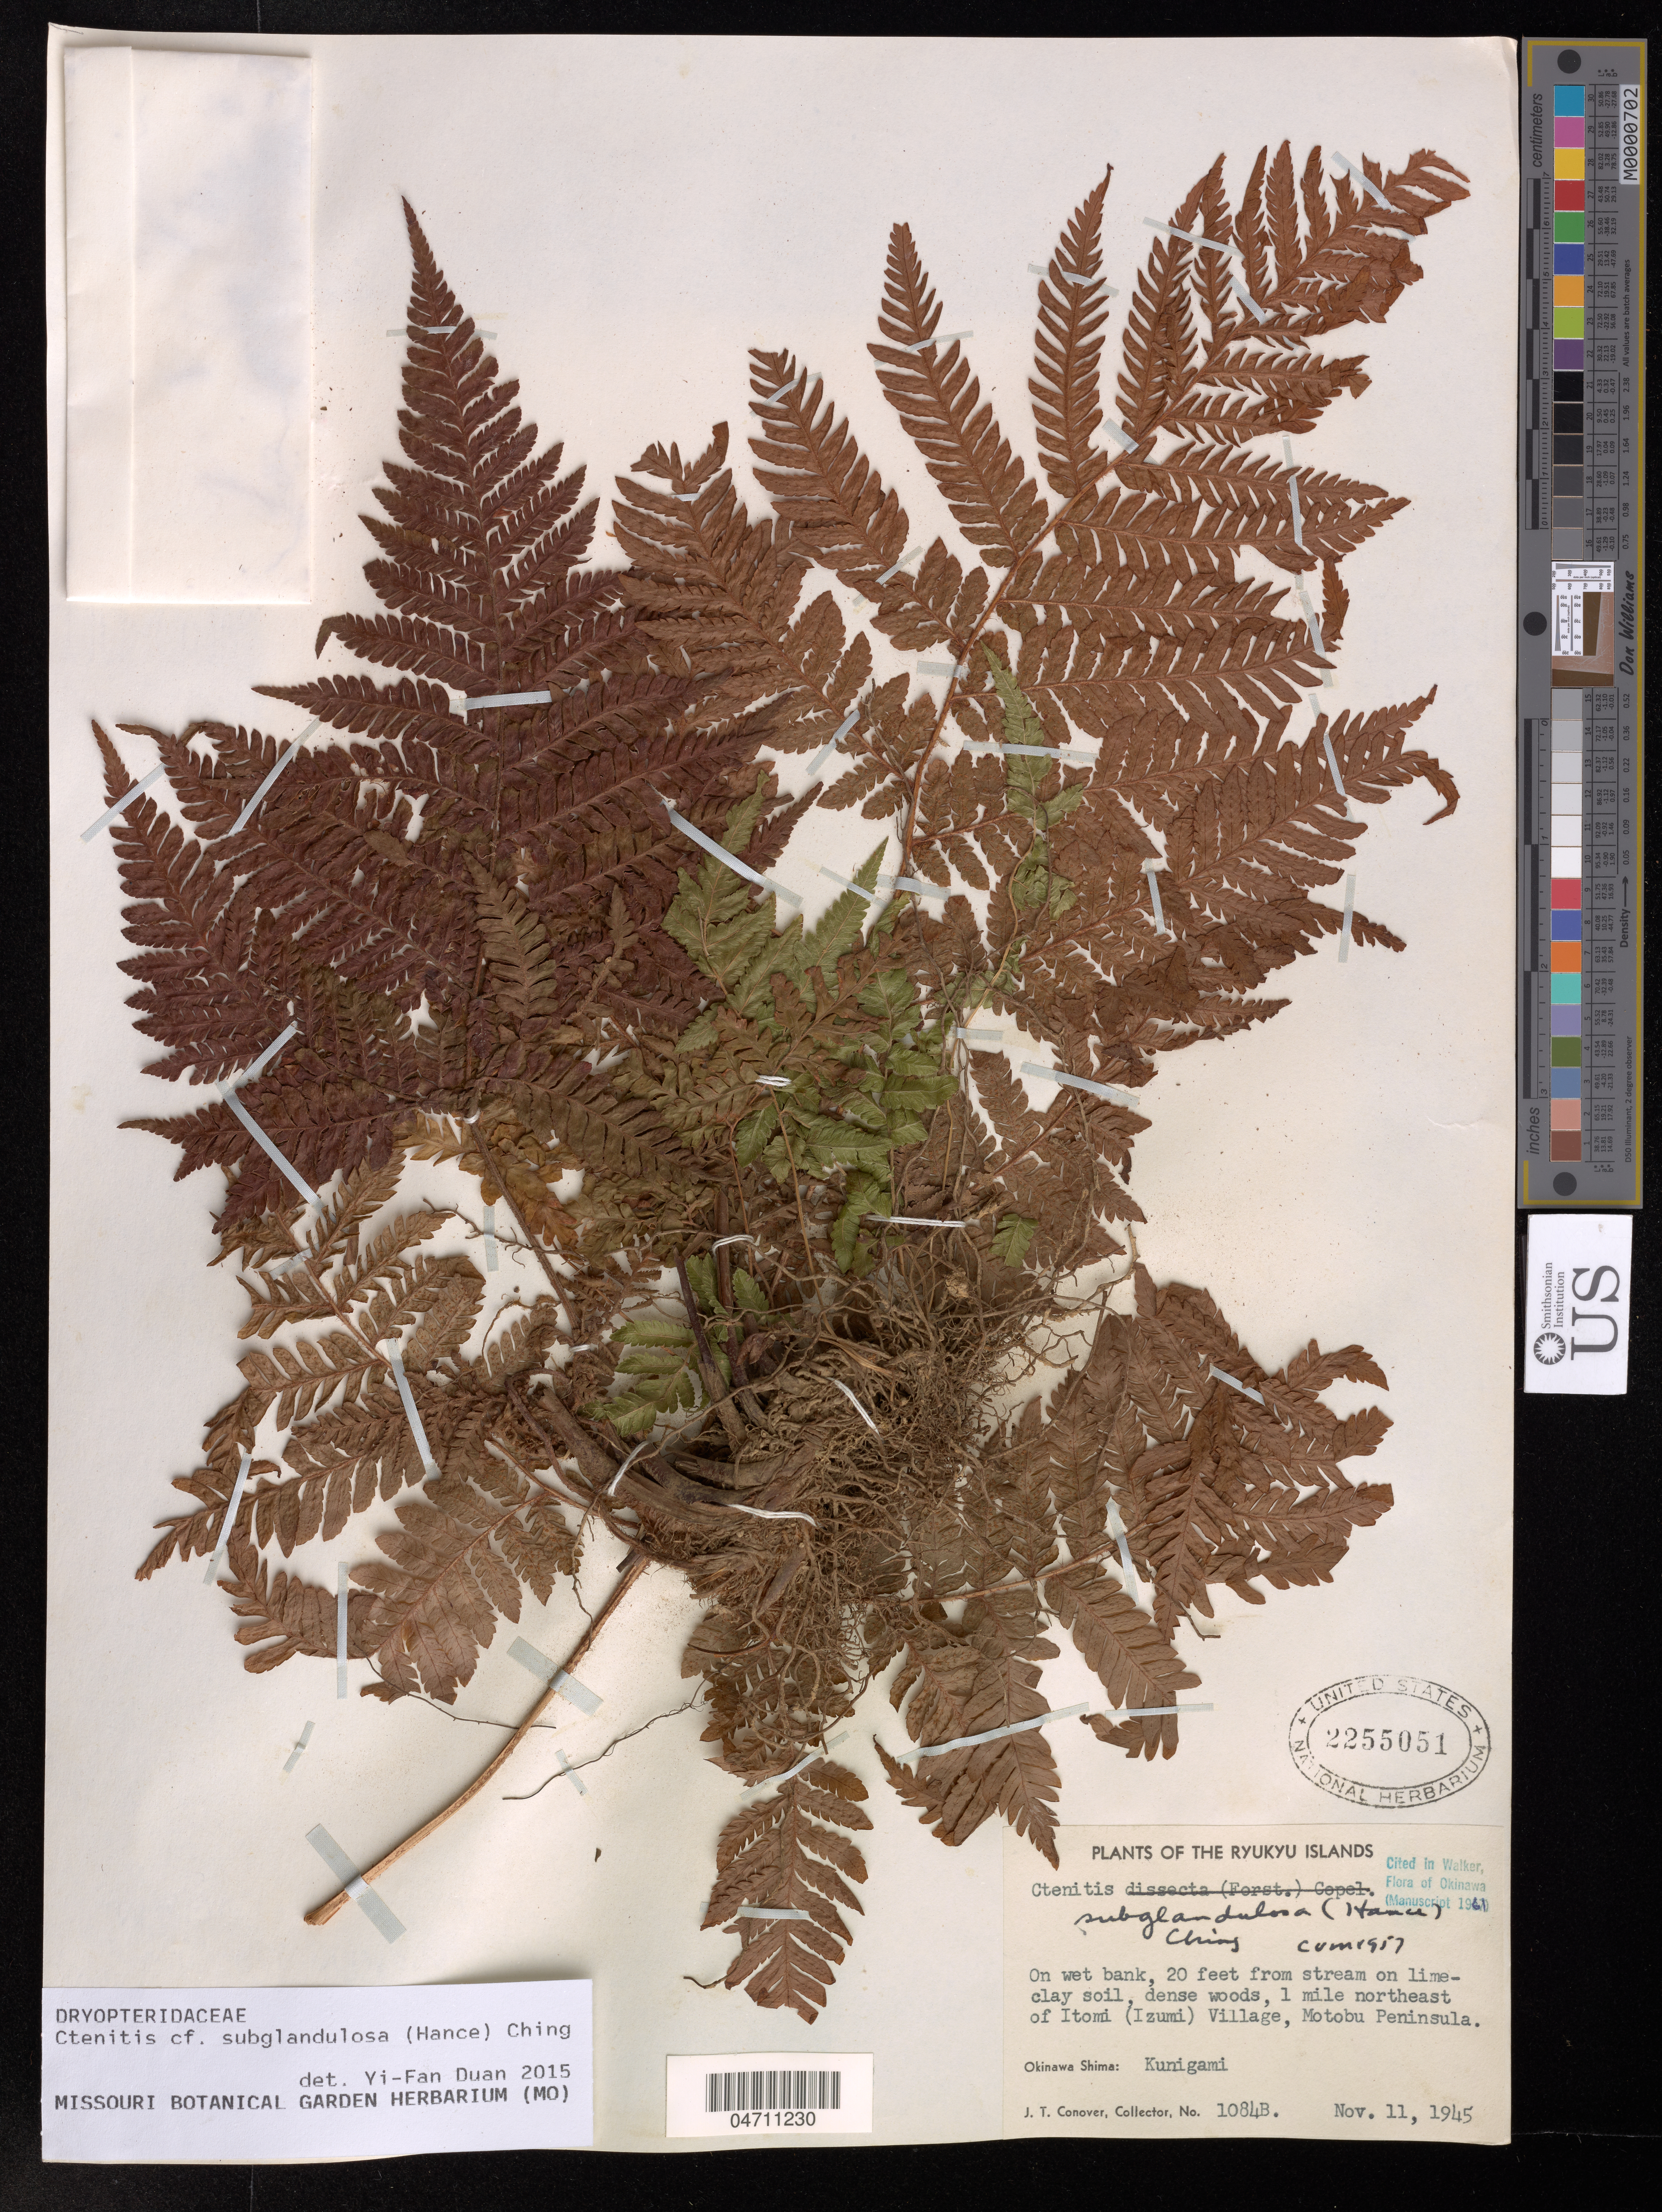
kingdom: Plantae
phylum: Tracheophyta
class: Polypodiopsida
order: Polypodiales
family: Dryopteridaceae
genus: Ctenitis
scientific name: Ctenitis subglandulosa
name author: (Hance) Ching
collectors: J. T. Conover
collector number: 1084B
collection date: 1945-11-11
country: Japan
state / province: Okinawa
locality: The Ryukyu Islands, 1 mile northeast of Itomi (Izumi) Village, Motobu Peninsula. Okinawa Shima: Kunigami.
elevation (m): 6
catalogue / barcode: US 2255051